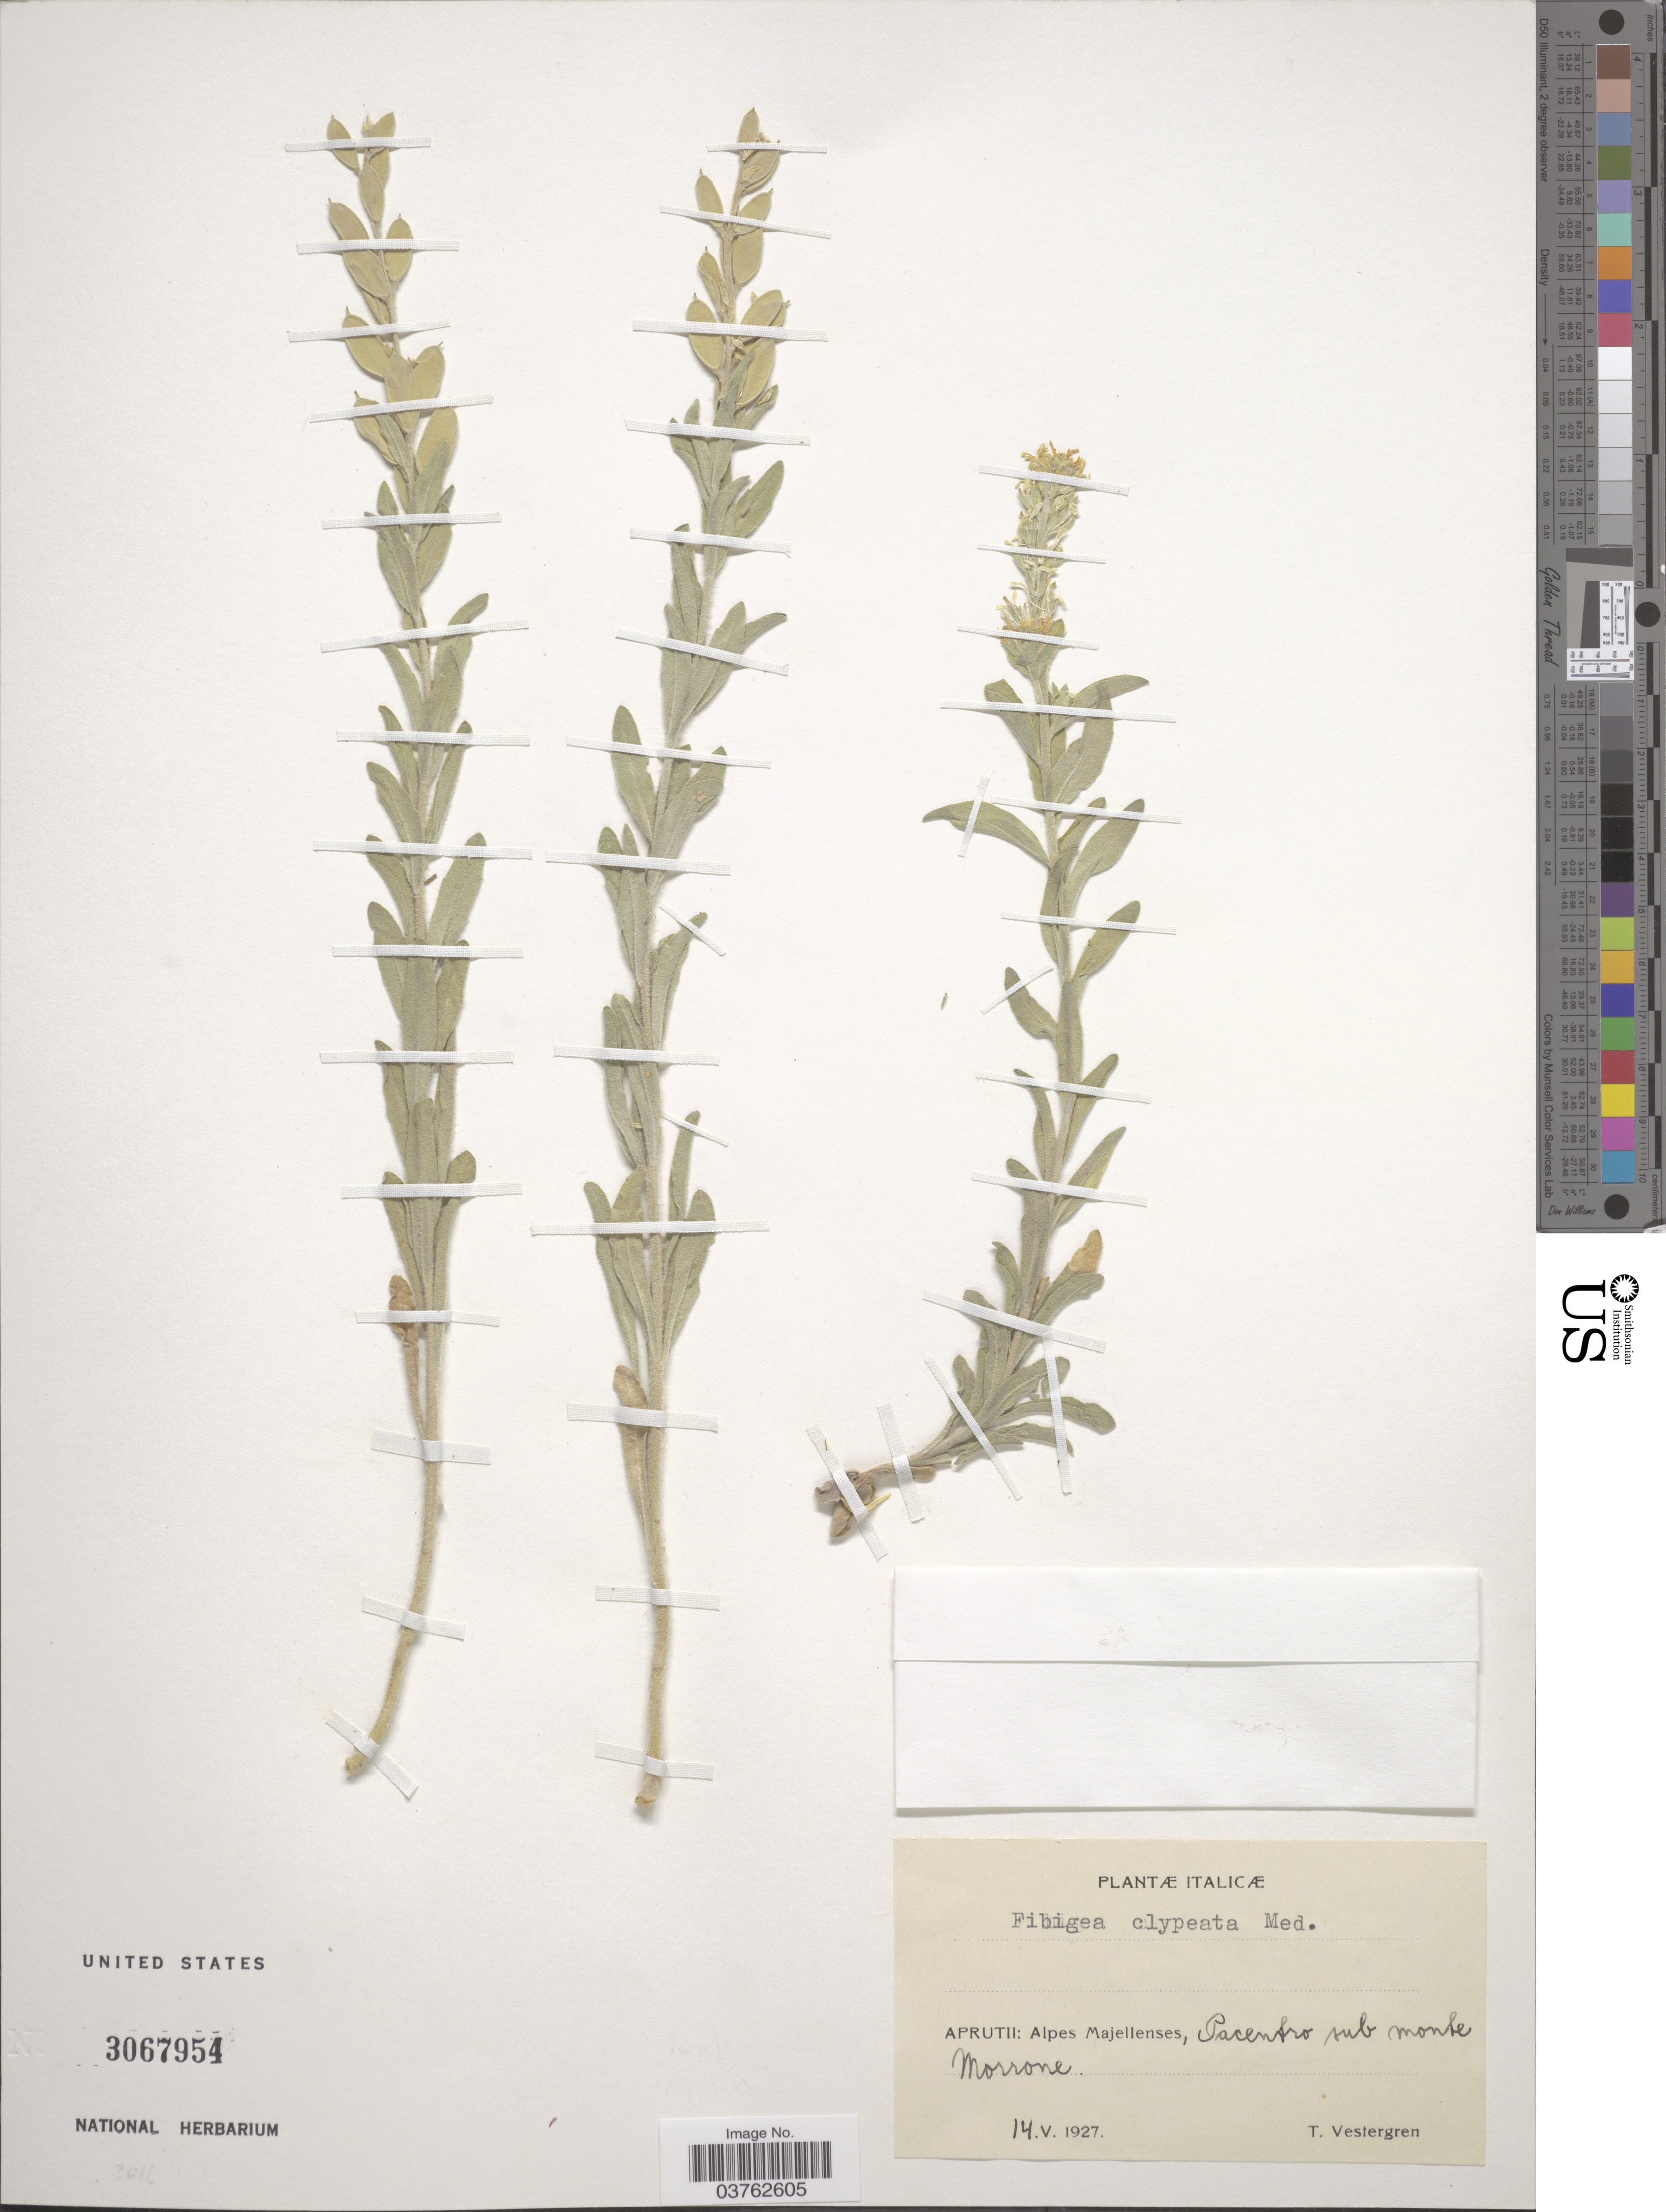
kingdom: Plantae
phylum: Tracheophyta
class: Magnoliopsida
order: Brassicales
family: Brassicaceae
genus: Fibigia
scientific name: Fibigia clypeata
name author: (L.) Medik.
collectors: T. Vestergren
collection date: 1927-05-14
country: Italy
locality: Aprutii: Alpes Majellenses, Pacentro sub monte Morrone.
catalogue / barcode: US 3067954